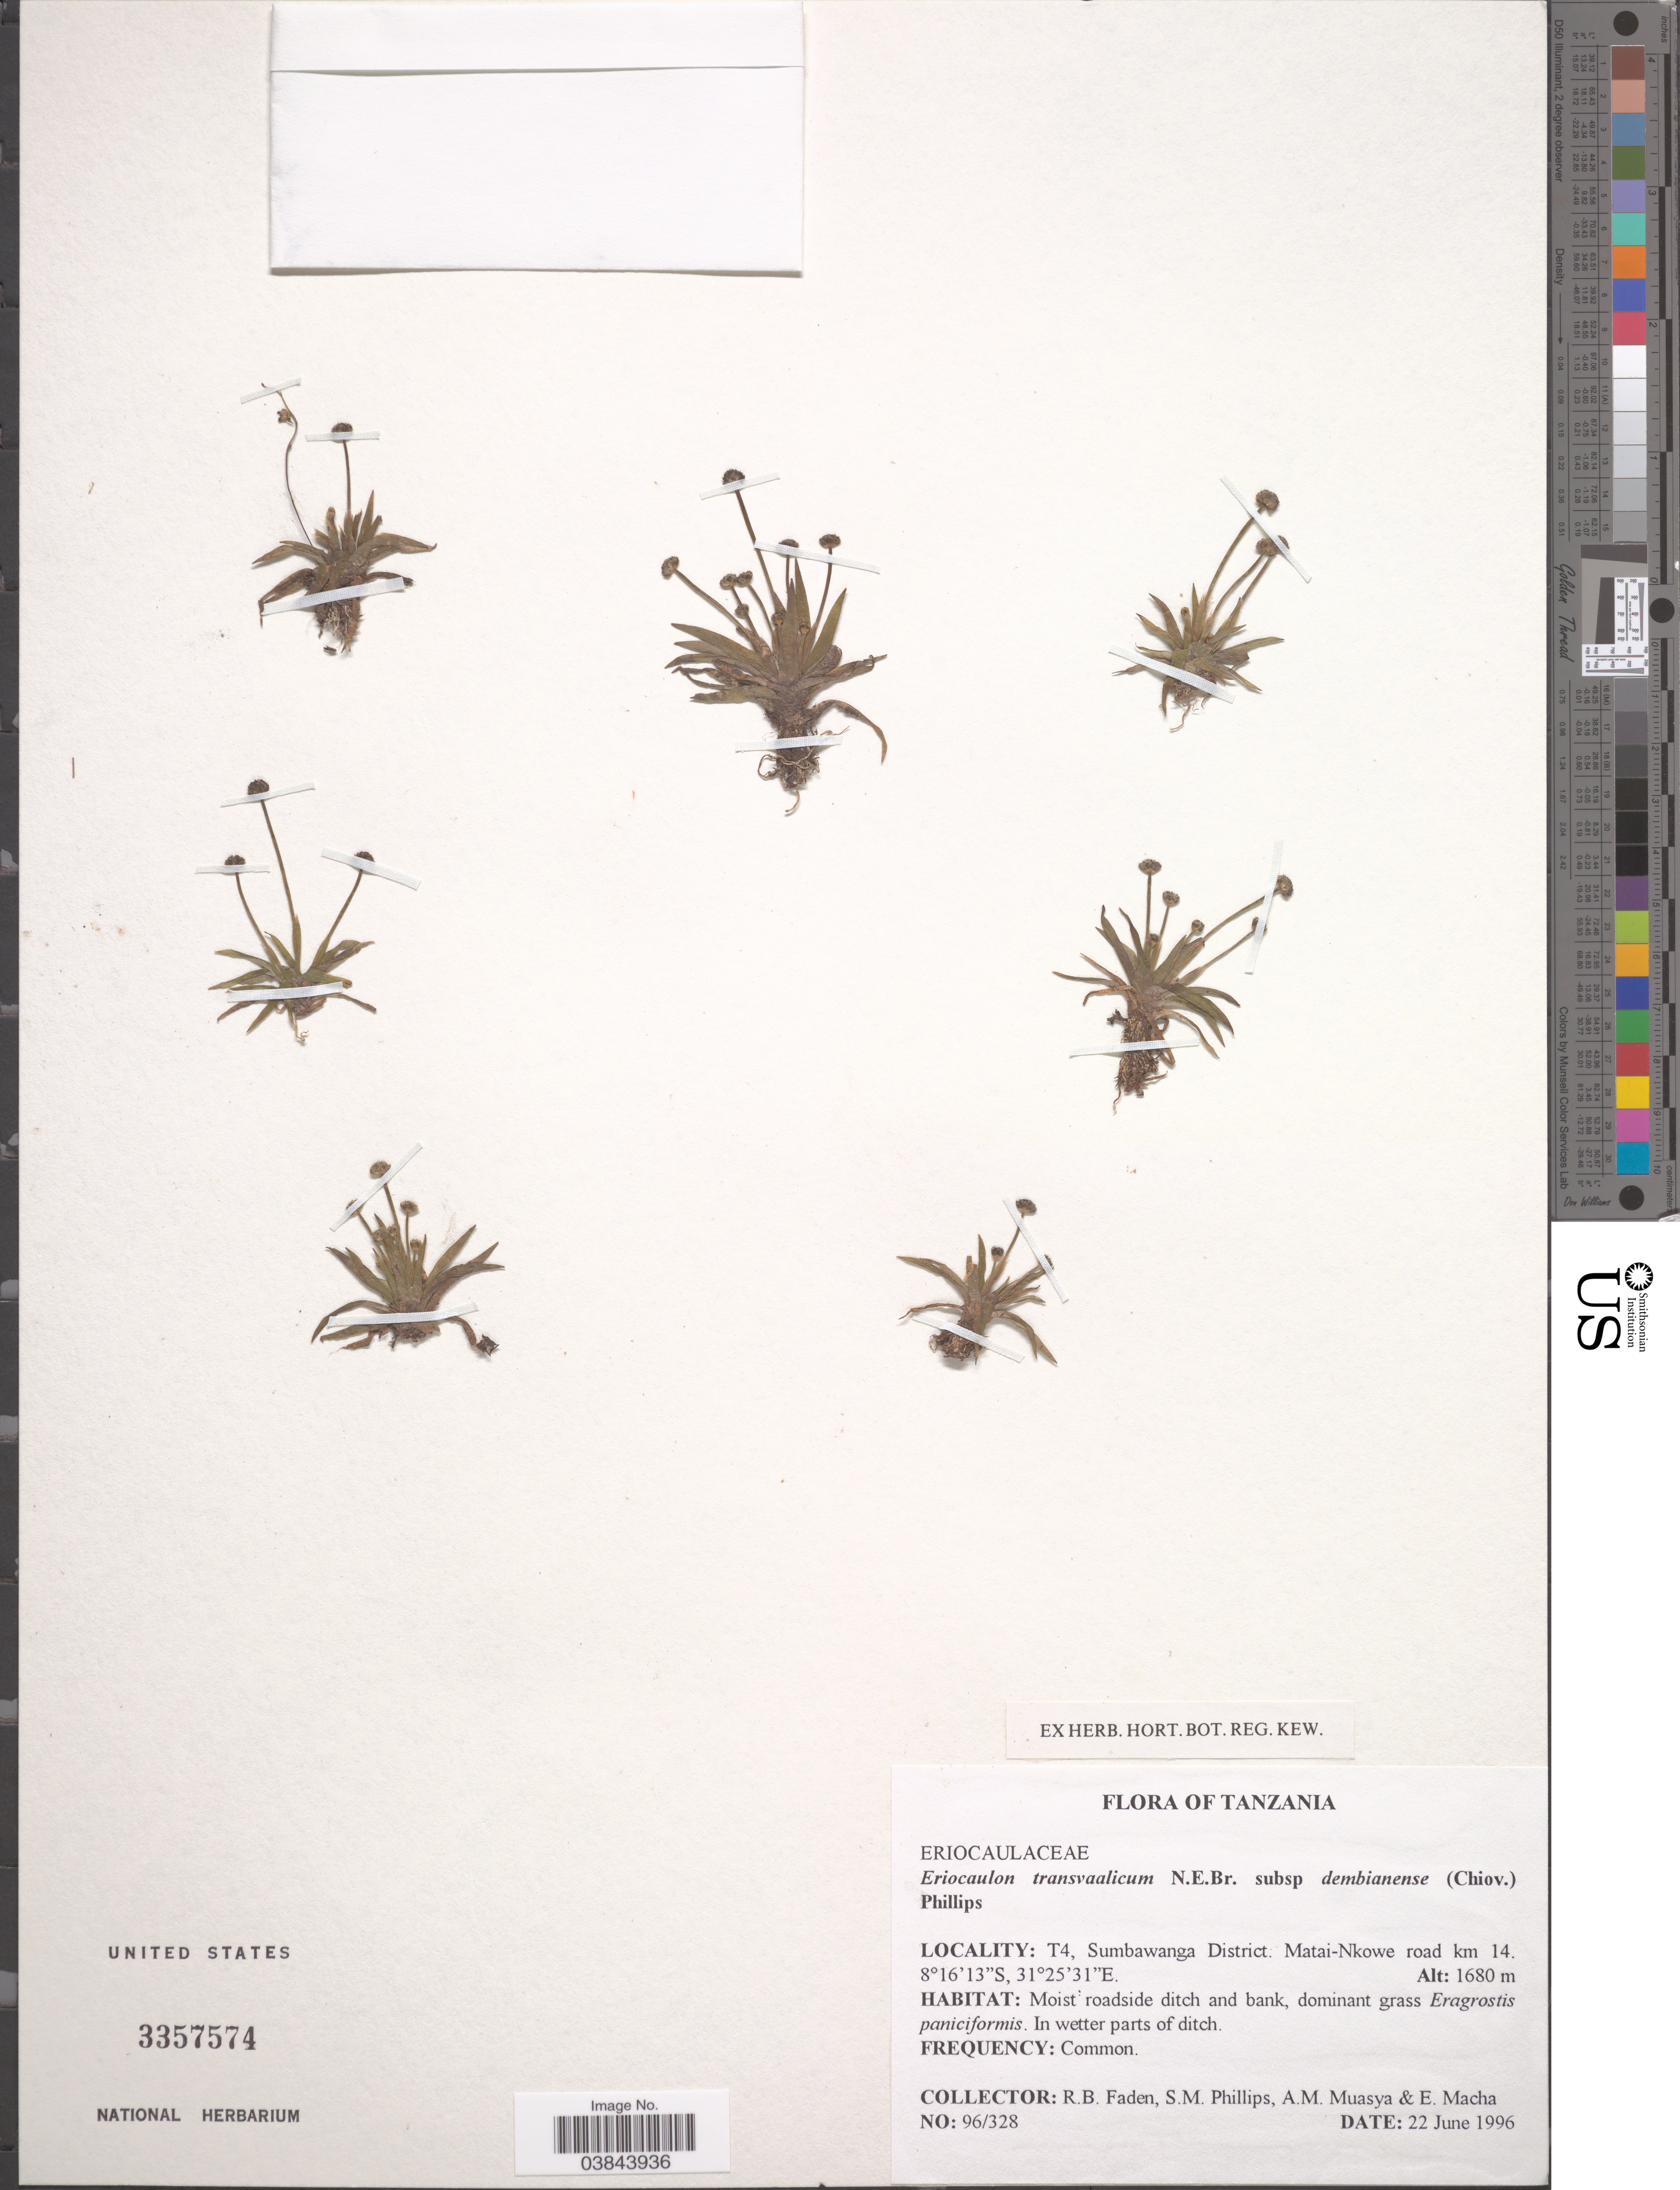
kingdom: Plantae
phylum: Tracheophyta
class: Liliopsida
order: Poales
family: Eriocaulaceae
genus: Eriocaulon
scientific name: Eriocaulon transvaalicum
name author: N.E. Br.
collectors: R. B. Faden, S. M. Phillips, A. Muasya & E. Macha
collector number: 96/328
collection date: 1996-06-22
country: Tanzania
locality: T4, Sumbawanga District. Matai-Nkowe road km 14.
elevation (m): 1680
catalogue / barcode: US 3357574